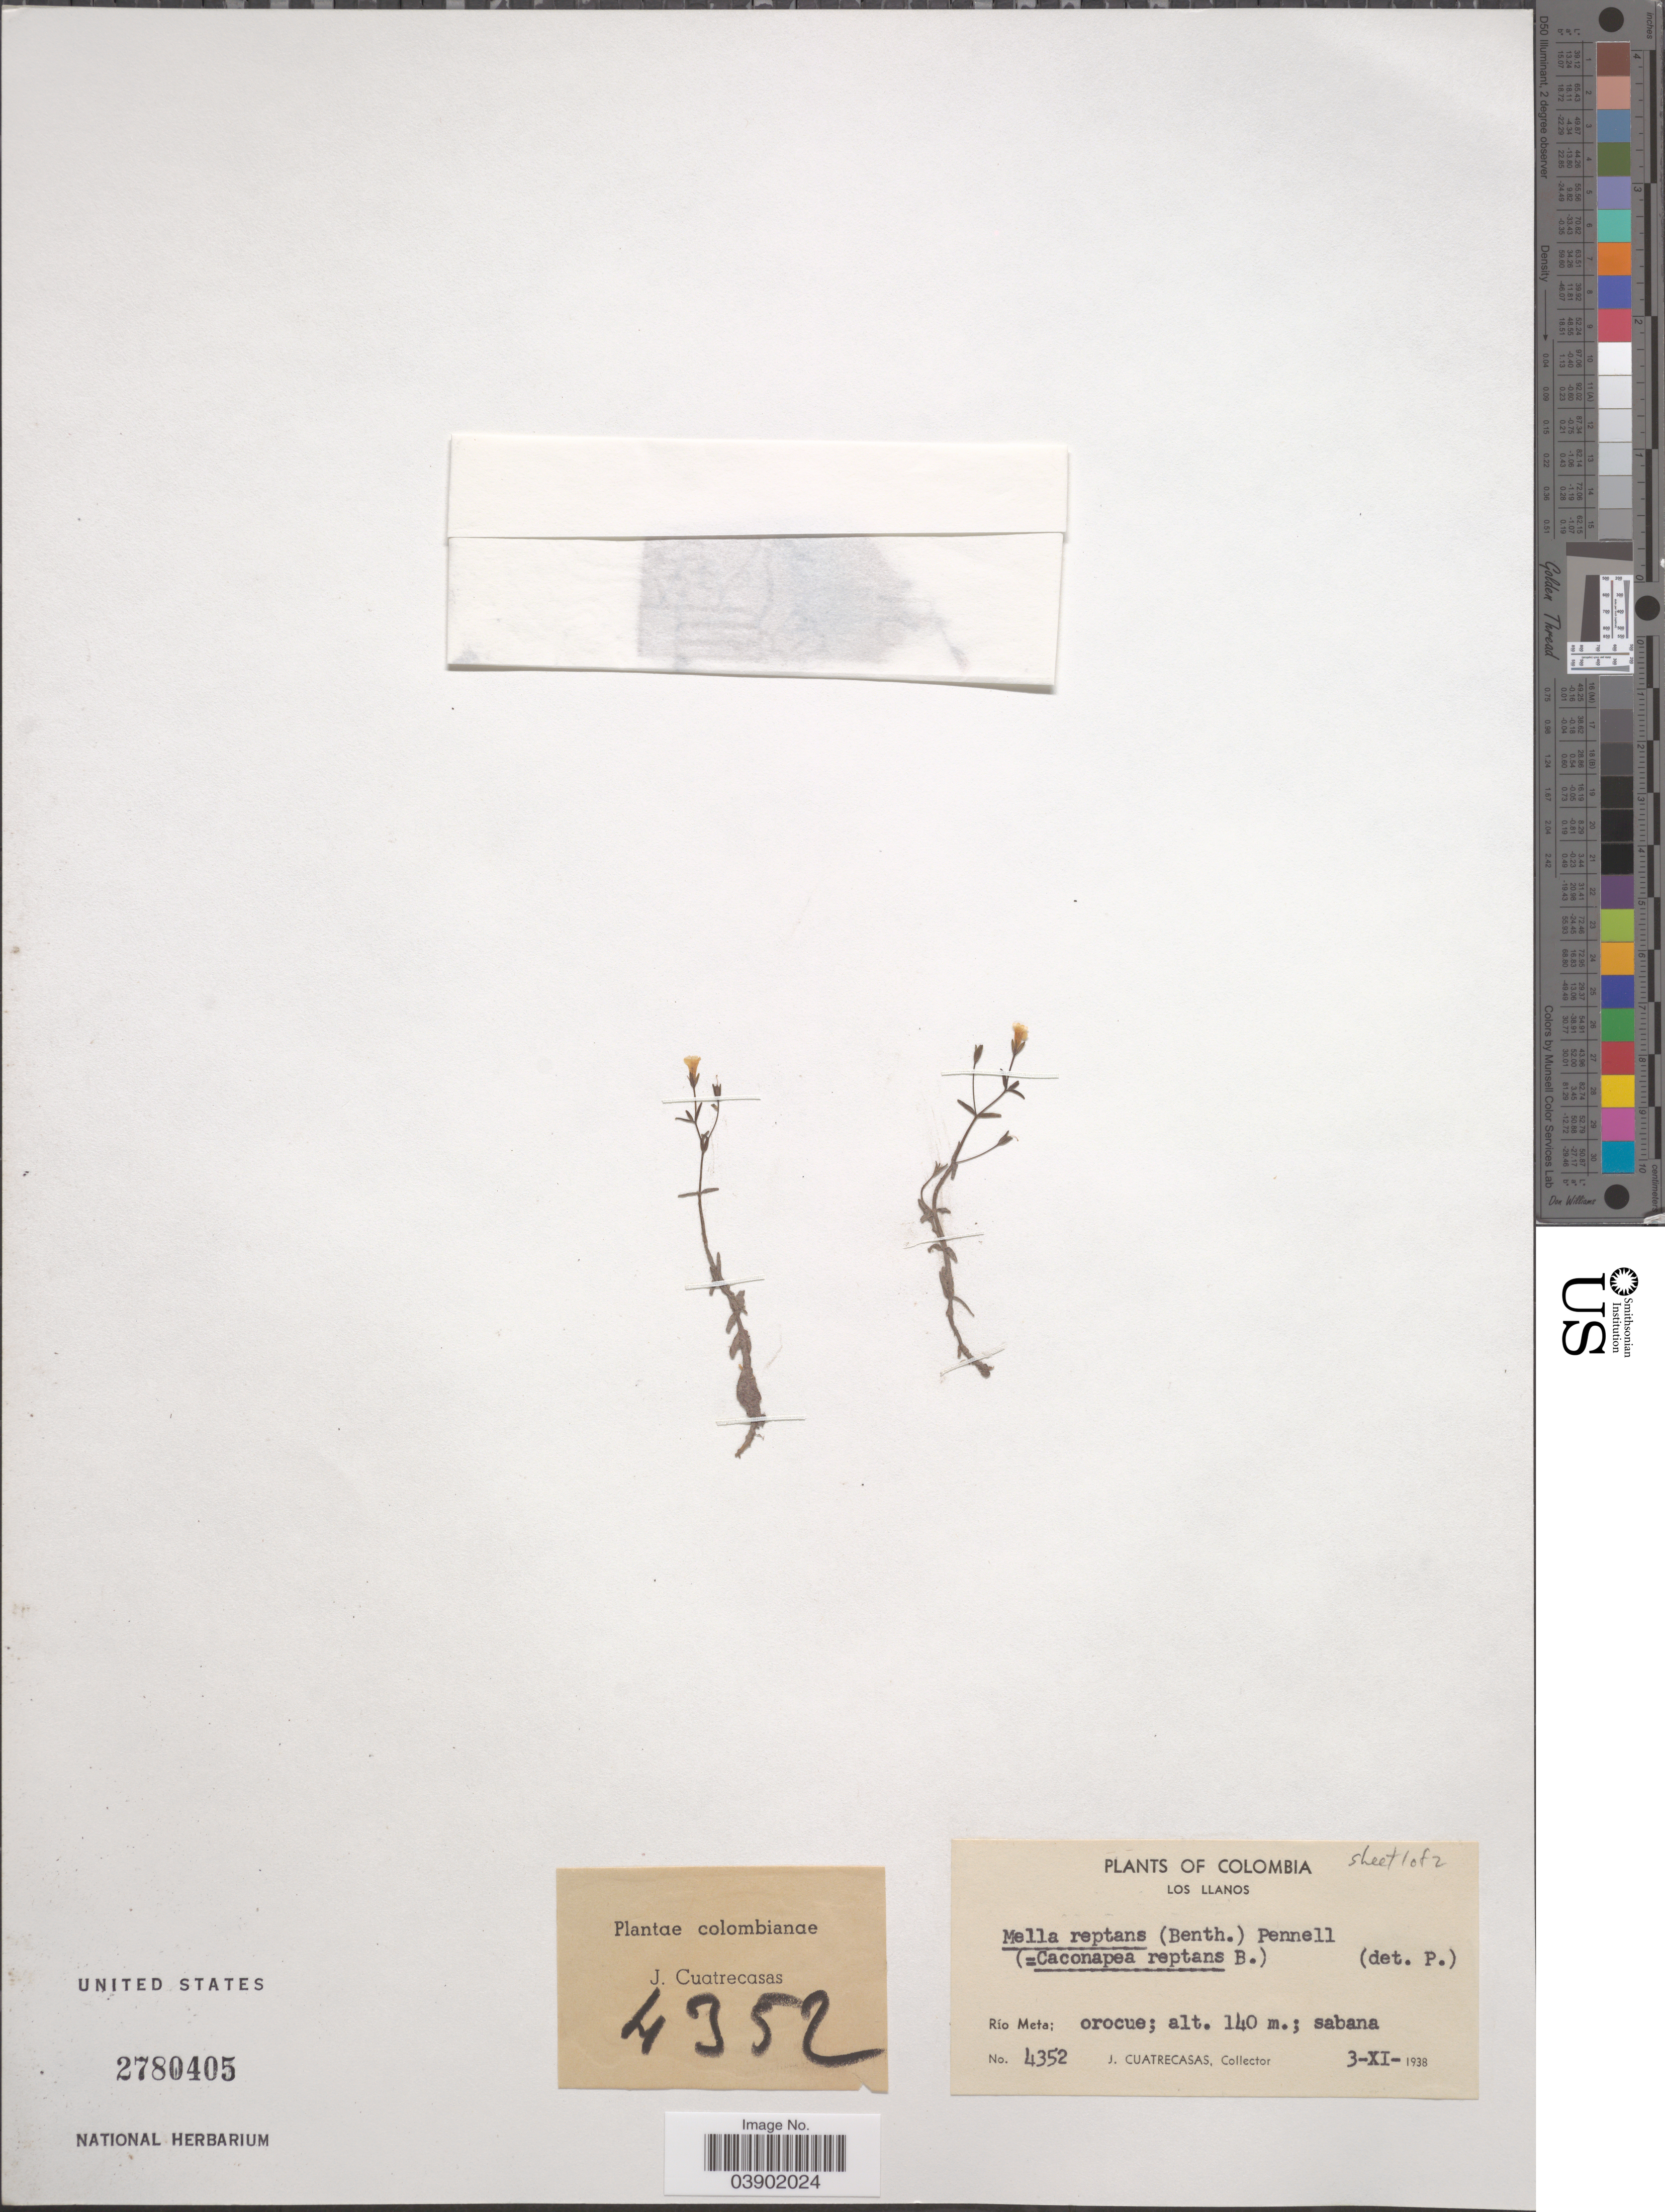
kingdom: Plantae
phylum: Tracheophyta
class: Magnoliopsida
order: Lamiales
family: Plantaginaceae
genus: Bacopa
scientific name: Bacopa reptans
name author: (Benth.) Wettst. ex Edwall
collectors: J. Cuatrecasas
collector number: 4352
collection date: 1938-11-03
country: Colombia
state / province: Meta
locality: Los Llanos. Río Meta; orocue.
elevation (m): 140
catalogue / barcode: US 2780405